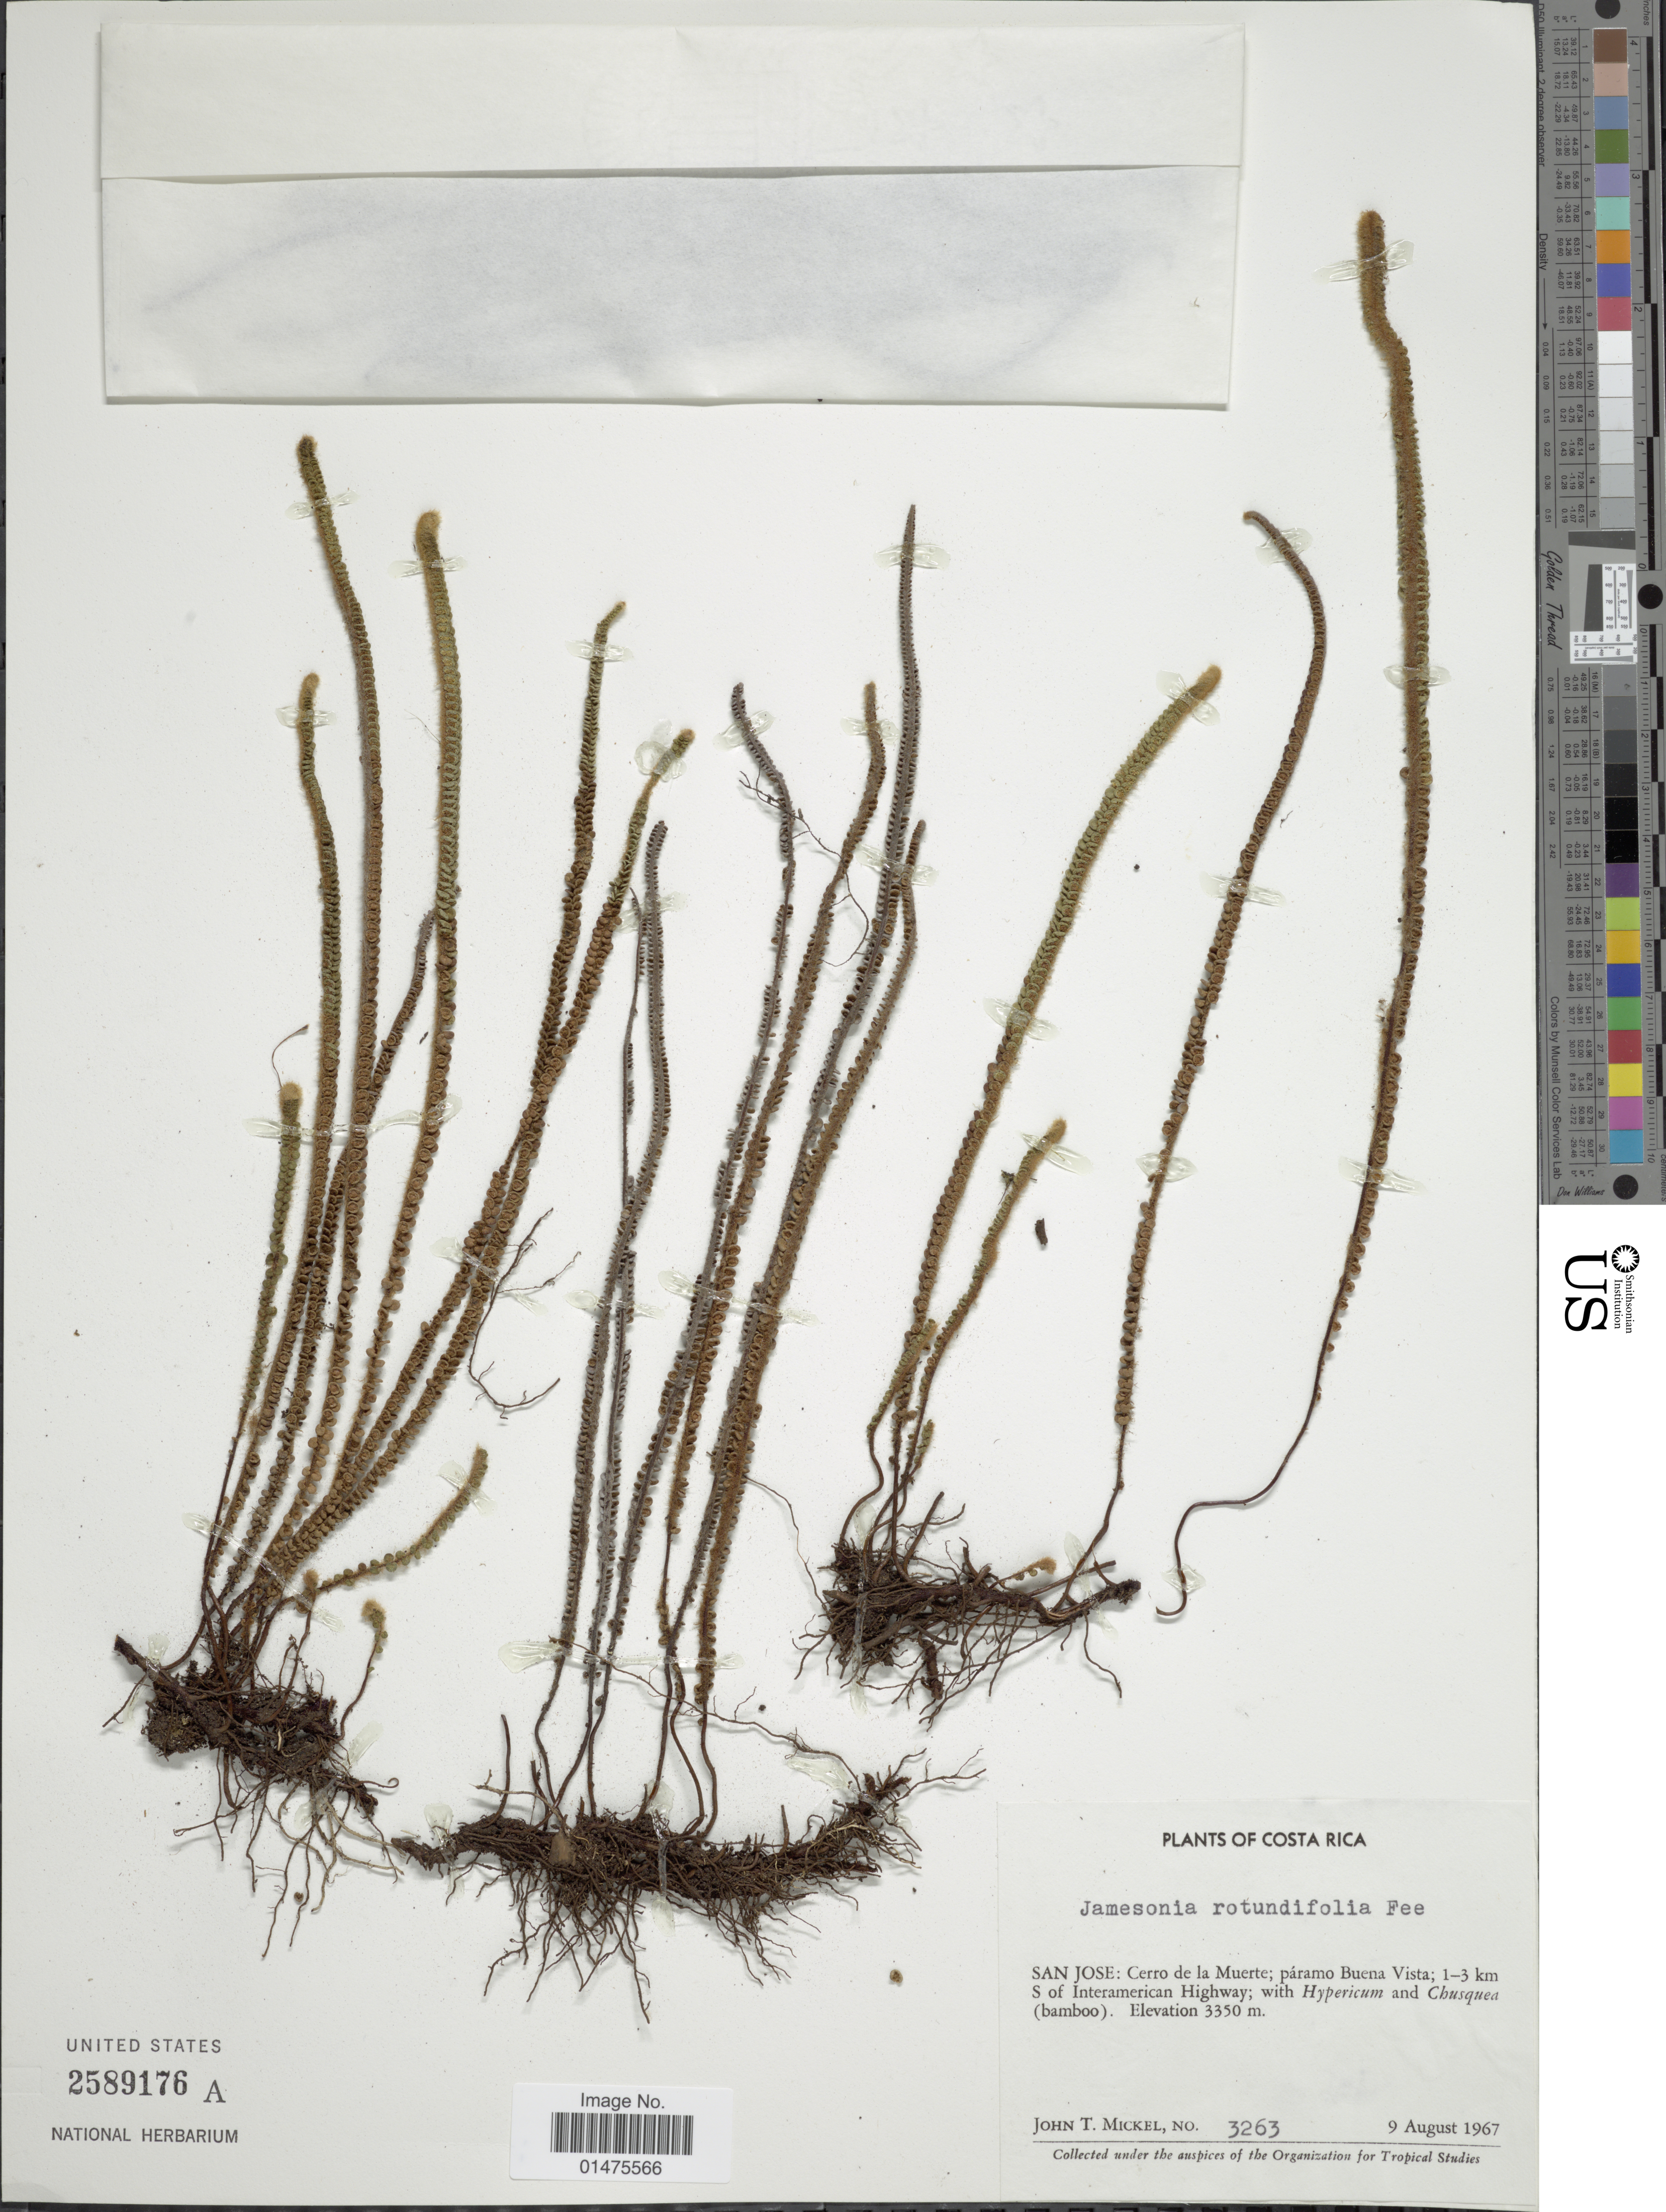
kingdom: Plantae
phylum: Tracheophyta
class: Polypodiopsida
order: Polypodiales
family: Pteridaceae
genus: Jamesonia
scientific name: Jamesonia rotundifolia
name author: Fée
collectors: J. T. Mickel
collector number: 3263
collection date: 1967-08-09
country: Costa Rica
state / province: San José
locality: Cerro de la Muerte; páramo Buena Vista; 1-3 km S of Interamerican Highway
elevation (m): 3350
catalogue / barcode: US 2589176A